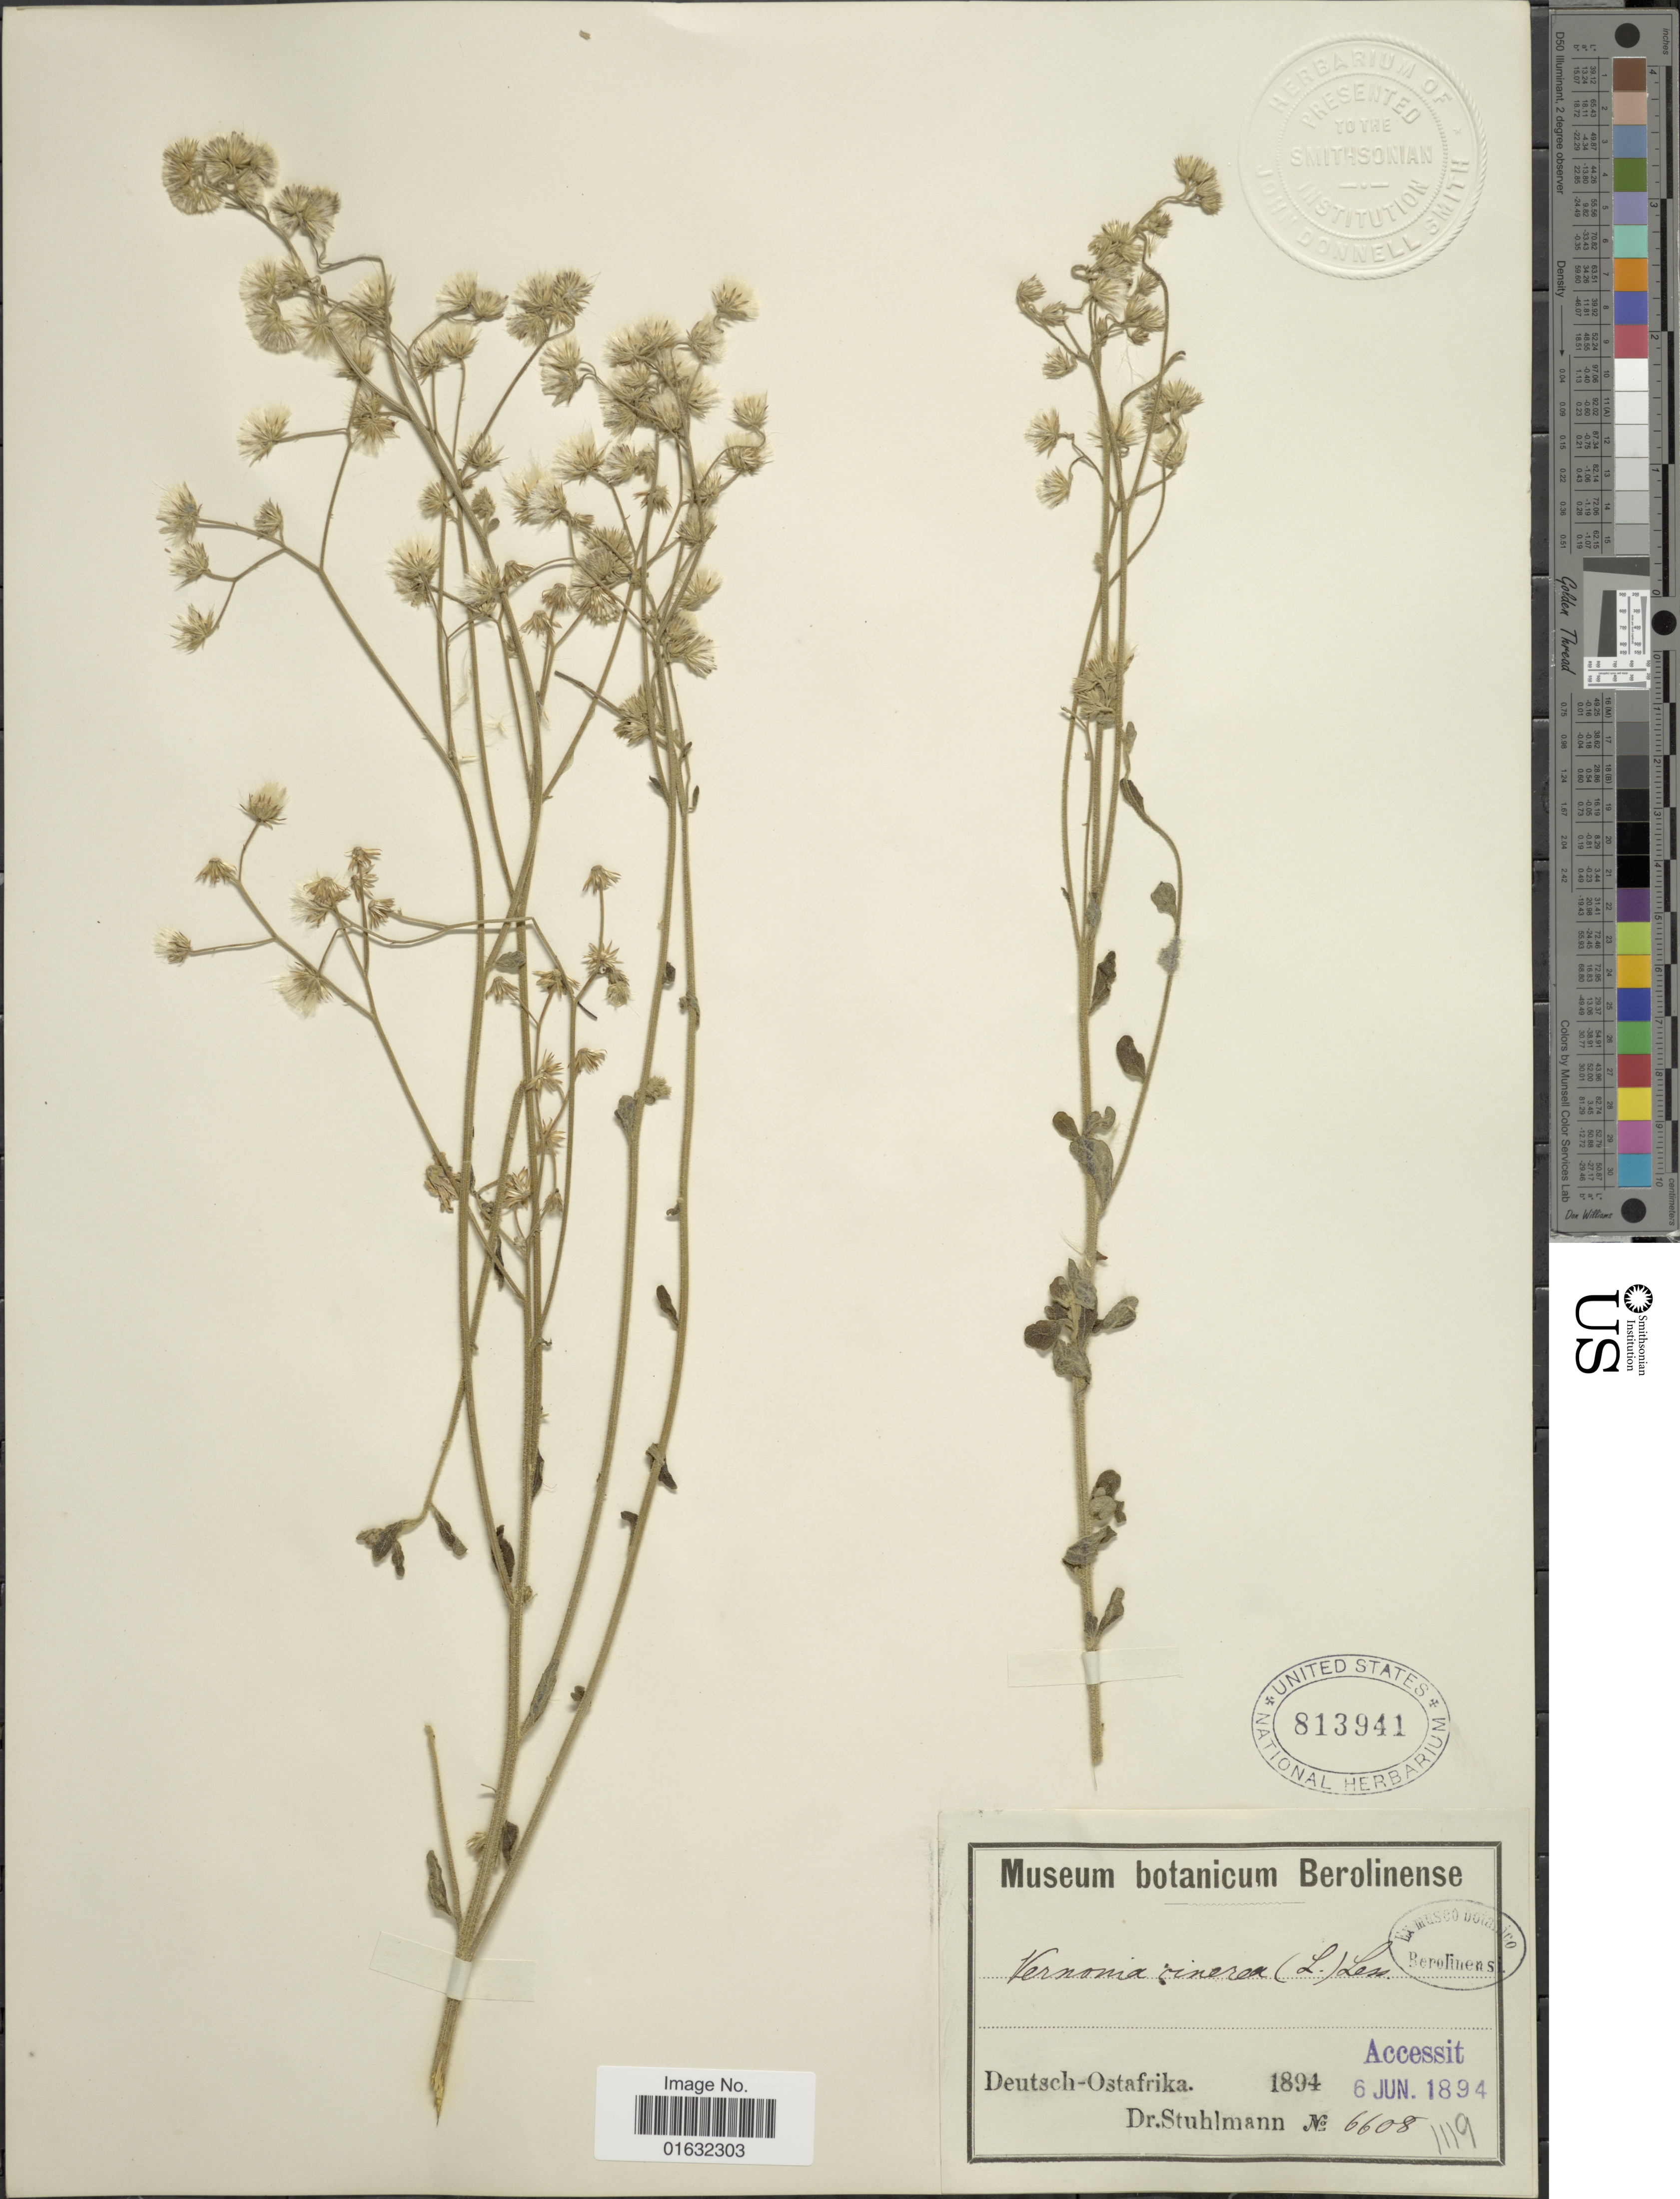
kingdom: Plantae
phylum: Tracheophyta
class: Magnoliopsida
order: Asterales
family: Asteraceae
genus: Cyanthillium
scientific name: Cyanthillium cinereum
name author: (L.) H. Rob.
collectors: -. Stuhlmann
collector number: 6608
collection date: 1894-06-06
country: Tanzania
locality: Deutsch-Ostafrika, Accessit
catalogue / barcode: US 813941